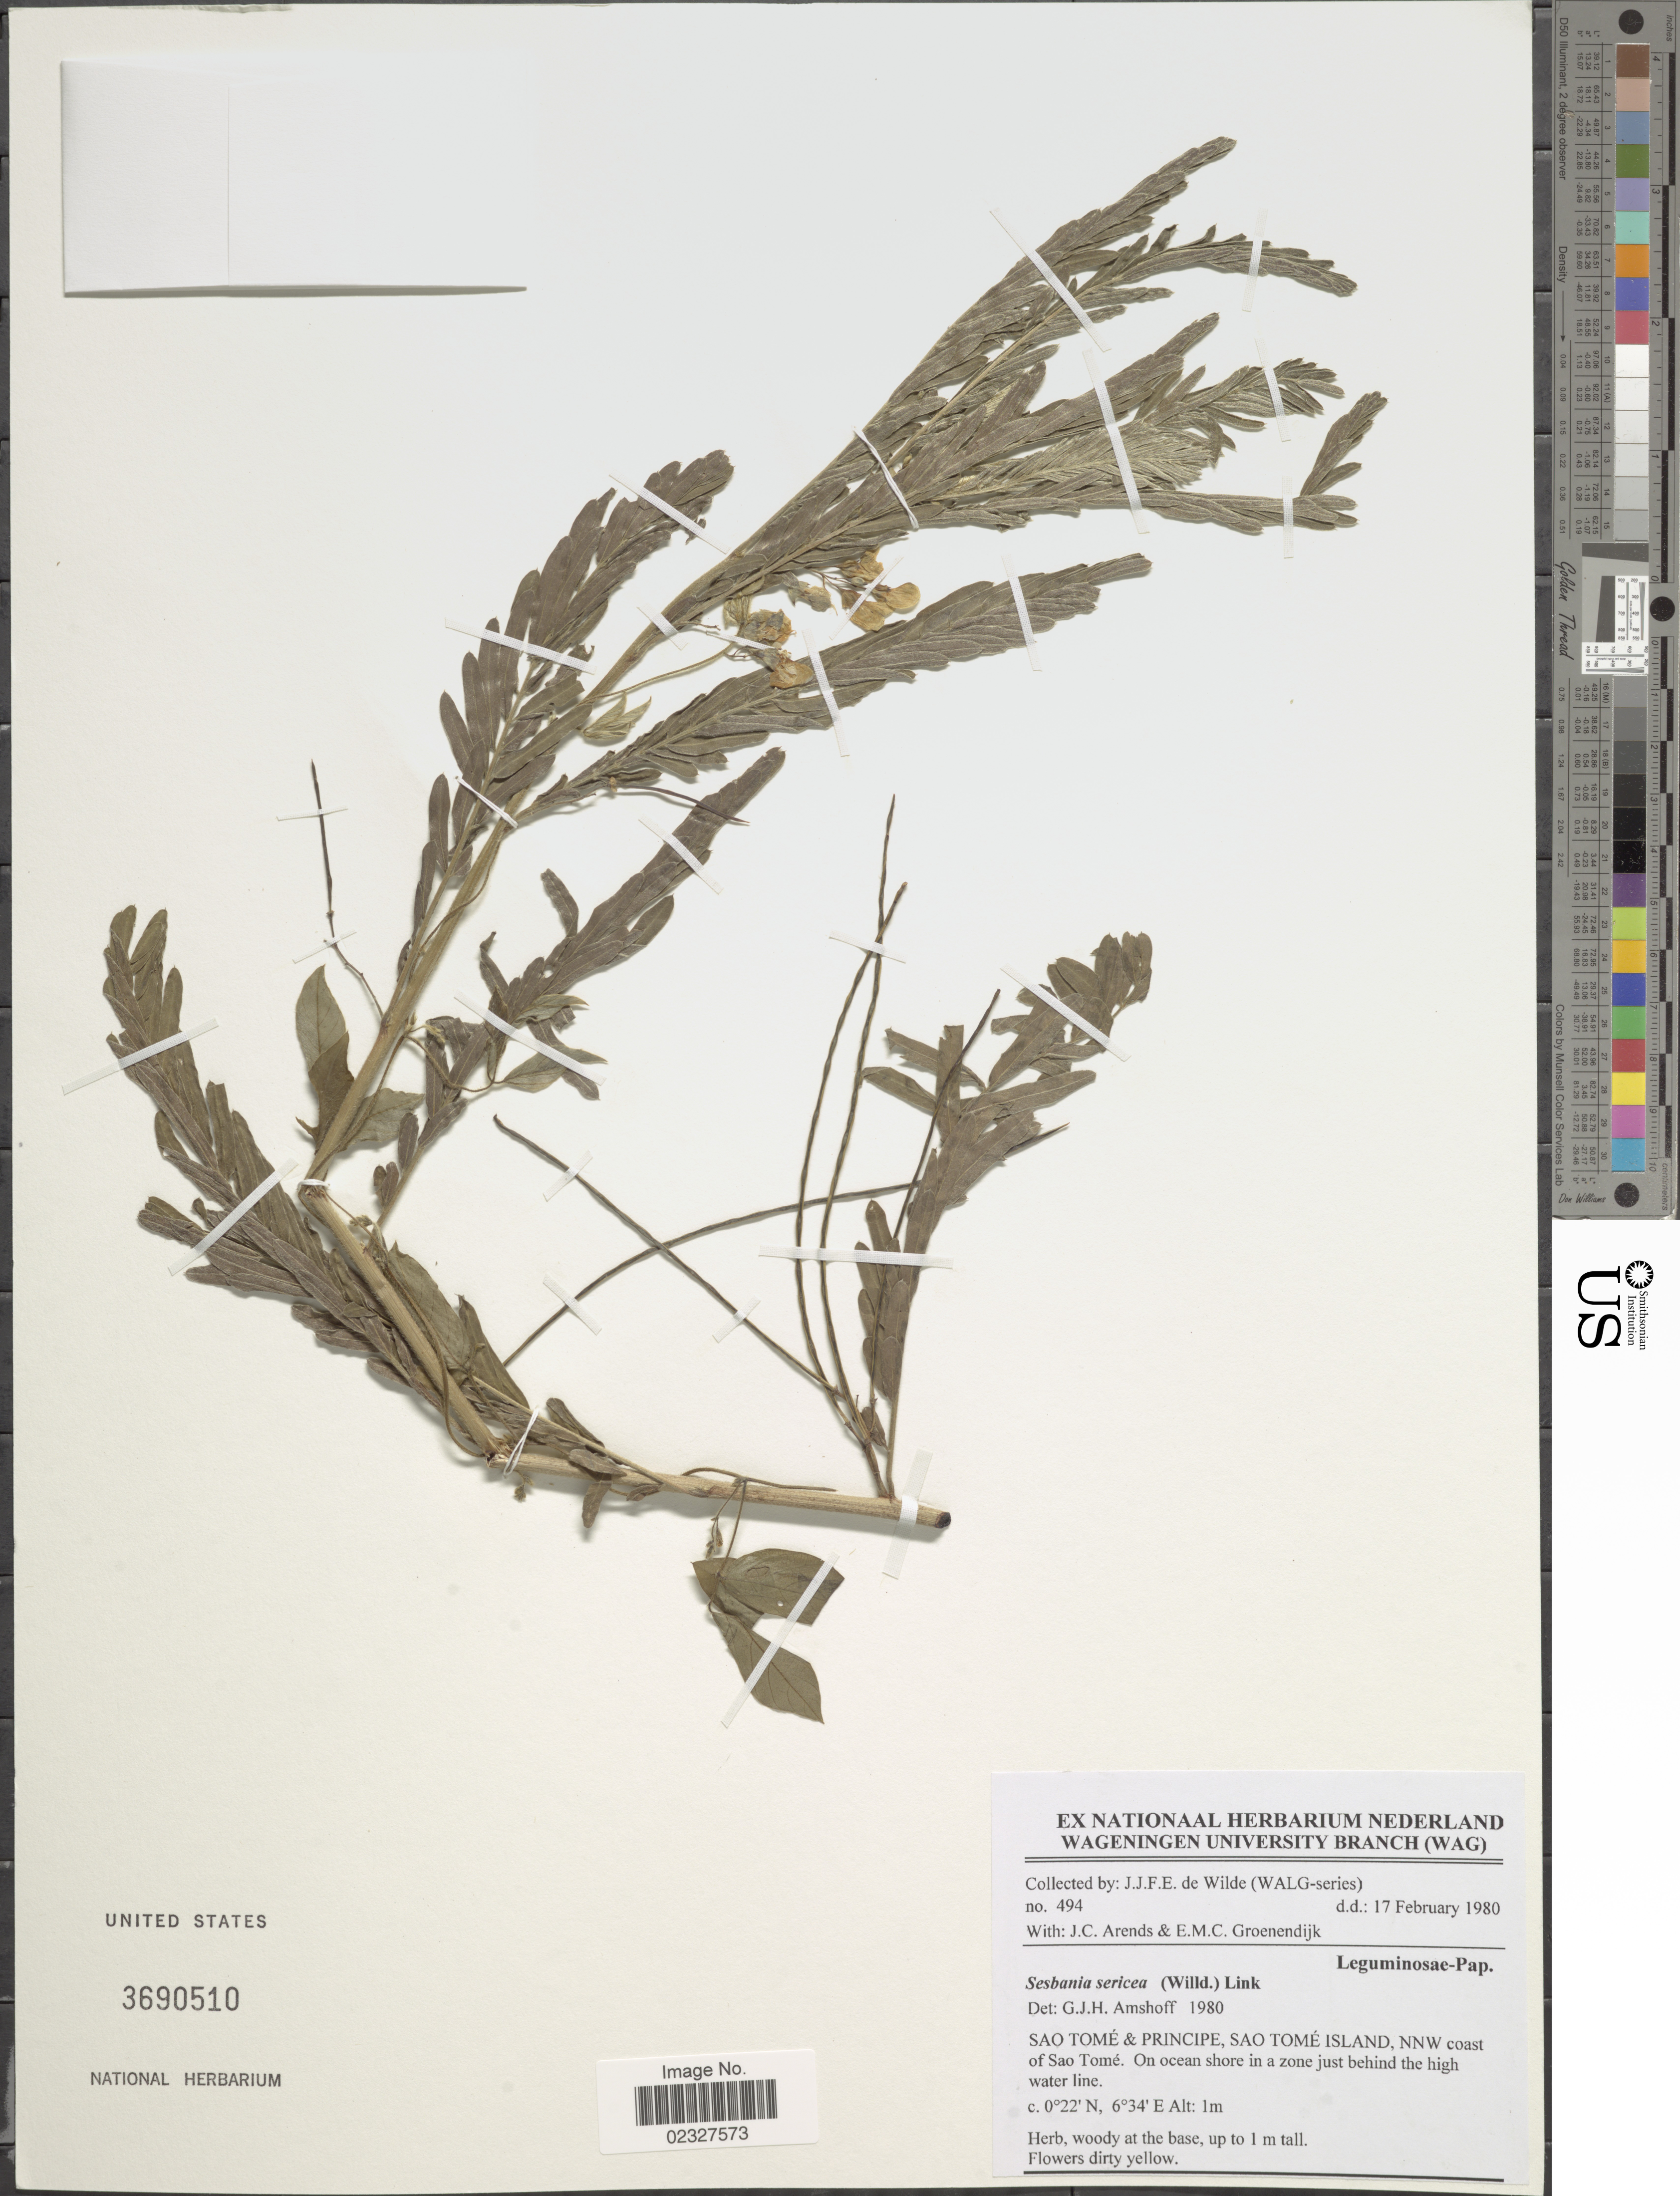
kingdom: Plantae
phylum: Tracheophyta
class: Magnoliopsida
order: Fabales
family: Fabaceae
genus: Sesbania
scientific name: Sesbania sericea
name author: (Willd.) Link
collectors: J.J. de Wilde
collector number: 494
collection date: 1980-02-17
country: São Tomé and Principe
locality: Sao tome & Principe, Sao Tome Island, NNW coast of Sao Tome, on ocean shore in a zone just behind the high water line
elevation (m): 1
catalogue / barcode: US 3690510